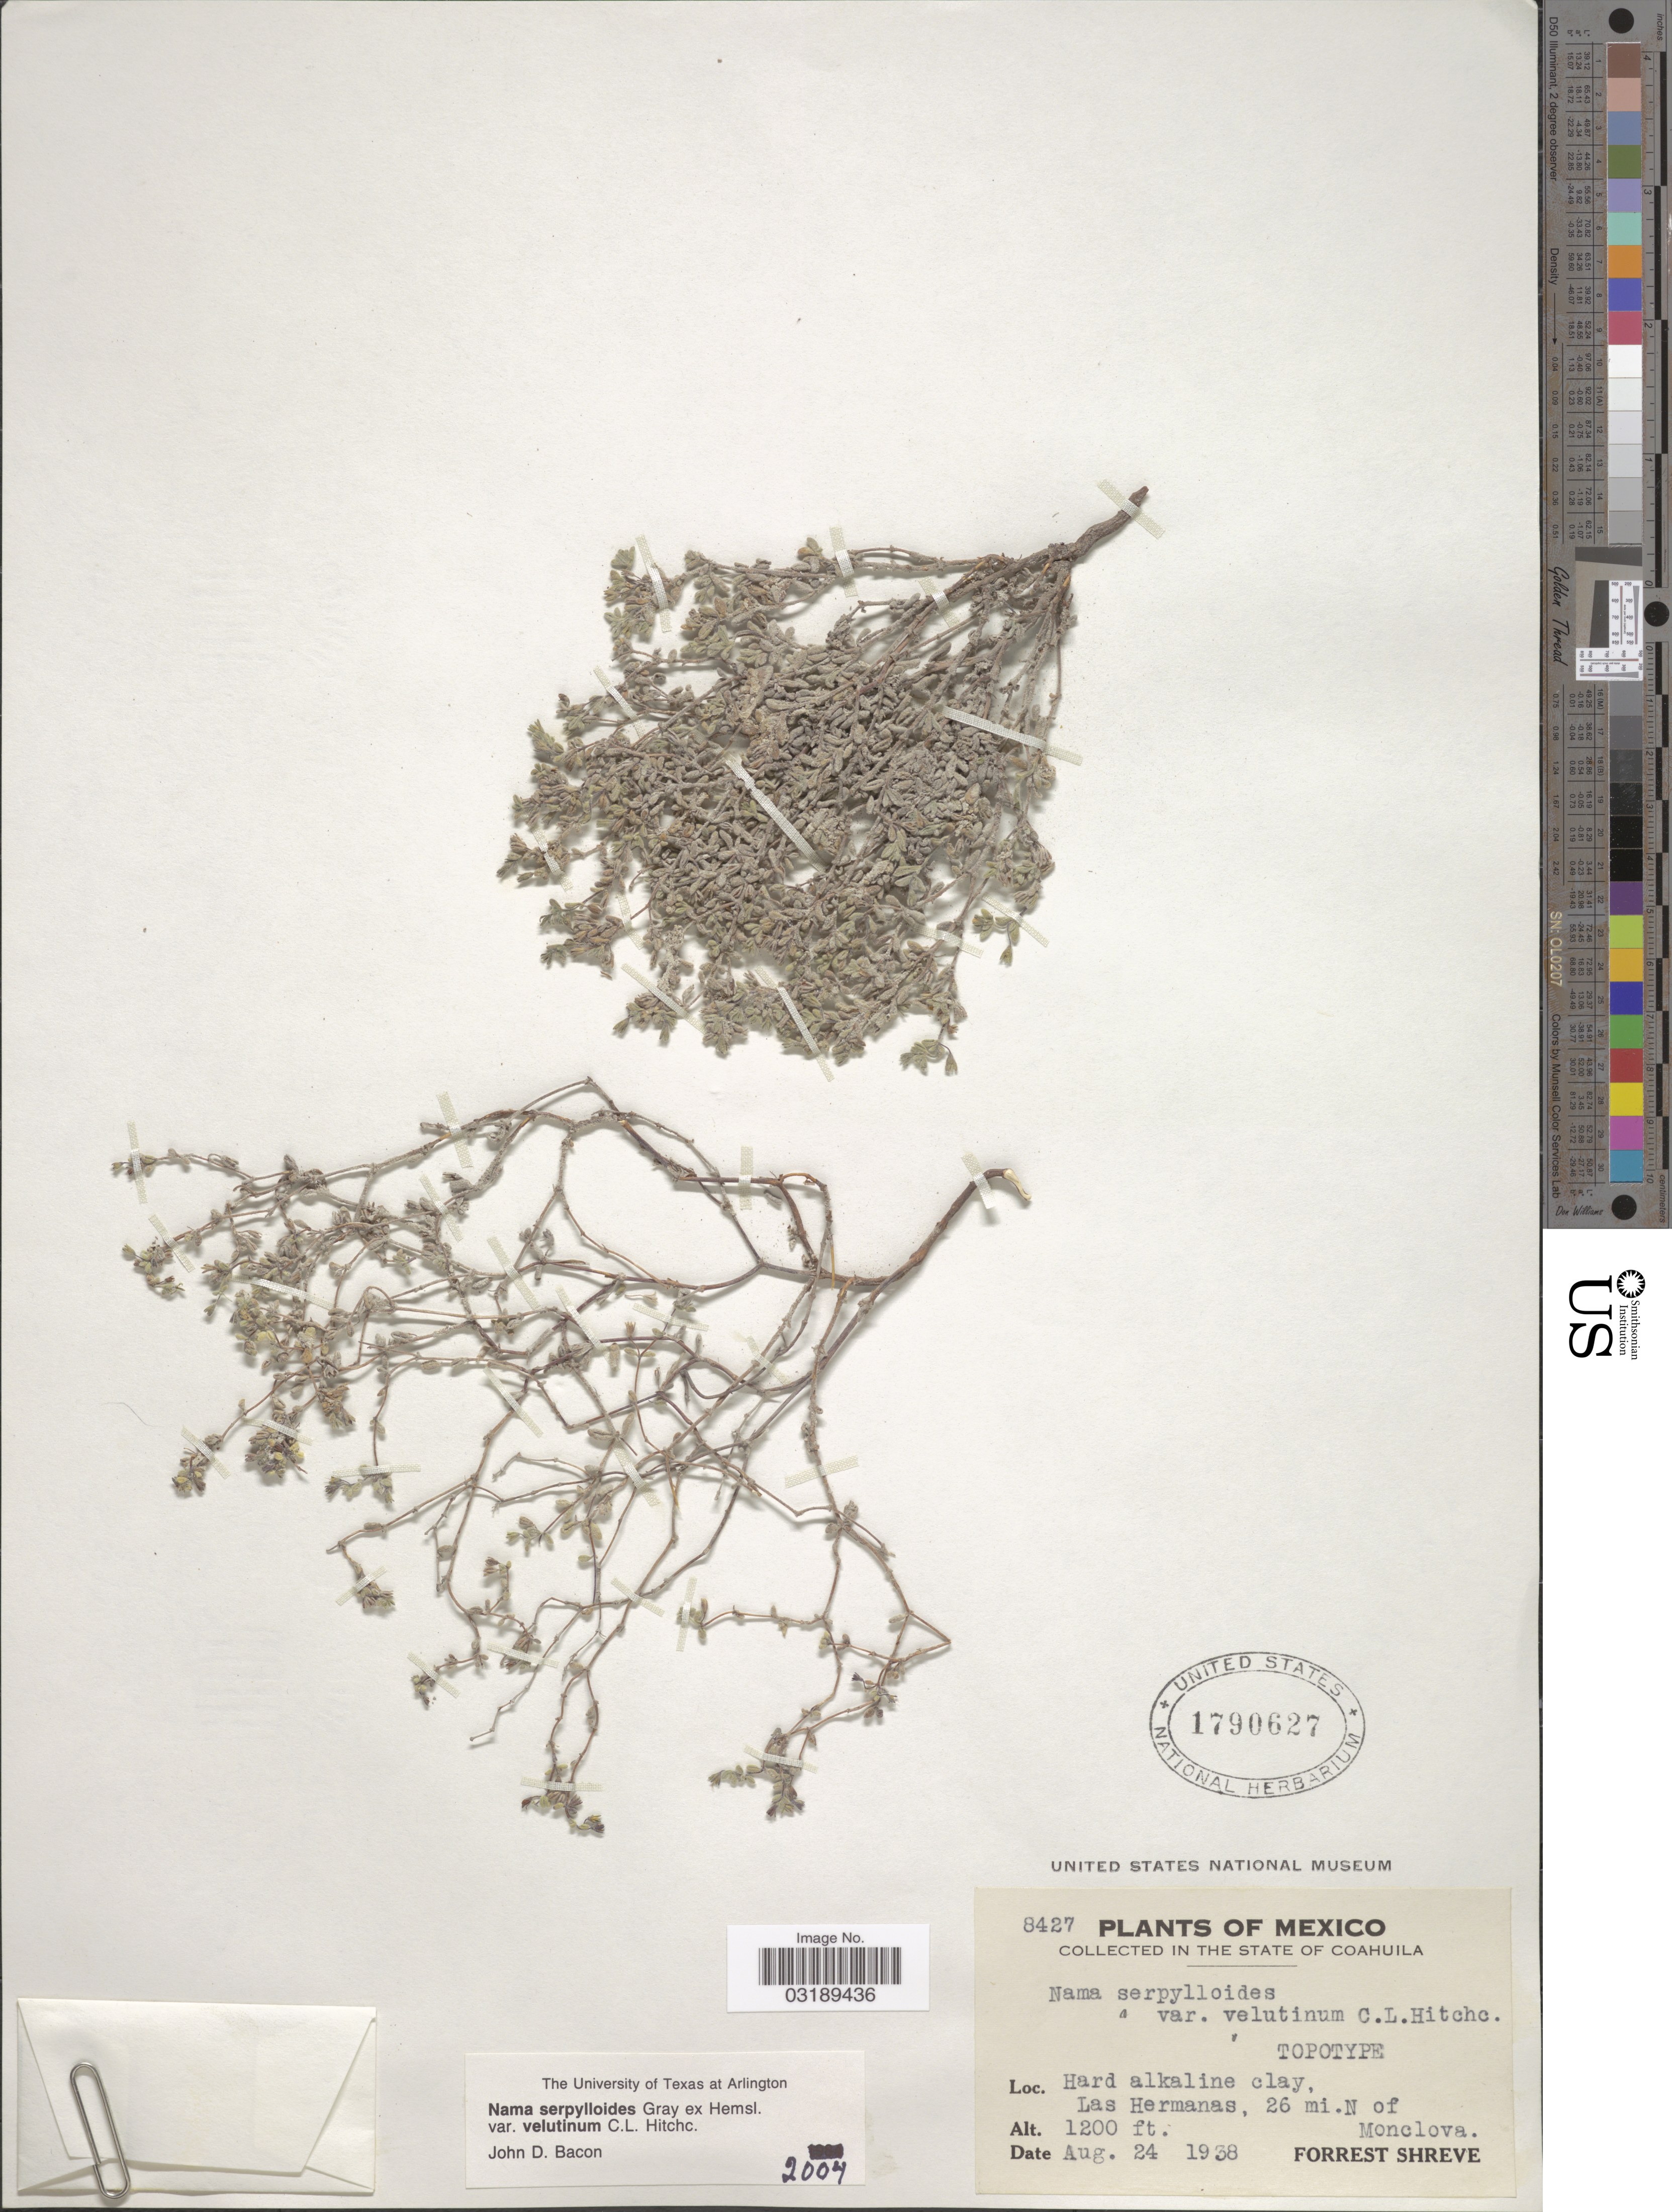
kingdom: Plantae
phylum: Tracheophyta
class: Magnoliopsida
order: Boraginales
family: Namaceae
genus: Nama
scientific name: Nama serpylloides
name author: A. Gray in Hemsl.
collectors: F. Shreve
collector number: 8427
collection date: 1938-08-24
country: Mexico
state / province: Coahuila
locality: Hard alkaline clay, Las Hermanas, 26 mi. N of Monclova.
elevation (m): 366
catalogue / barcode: US 1790627